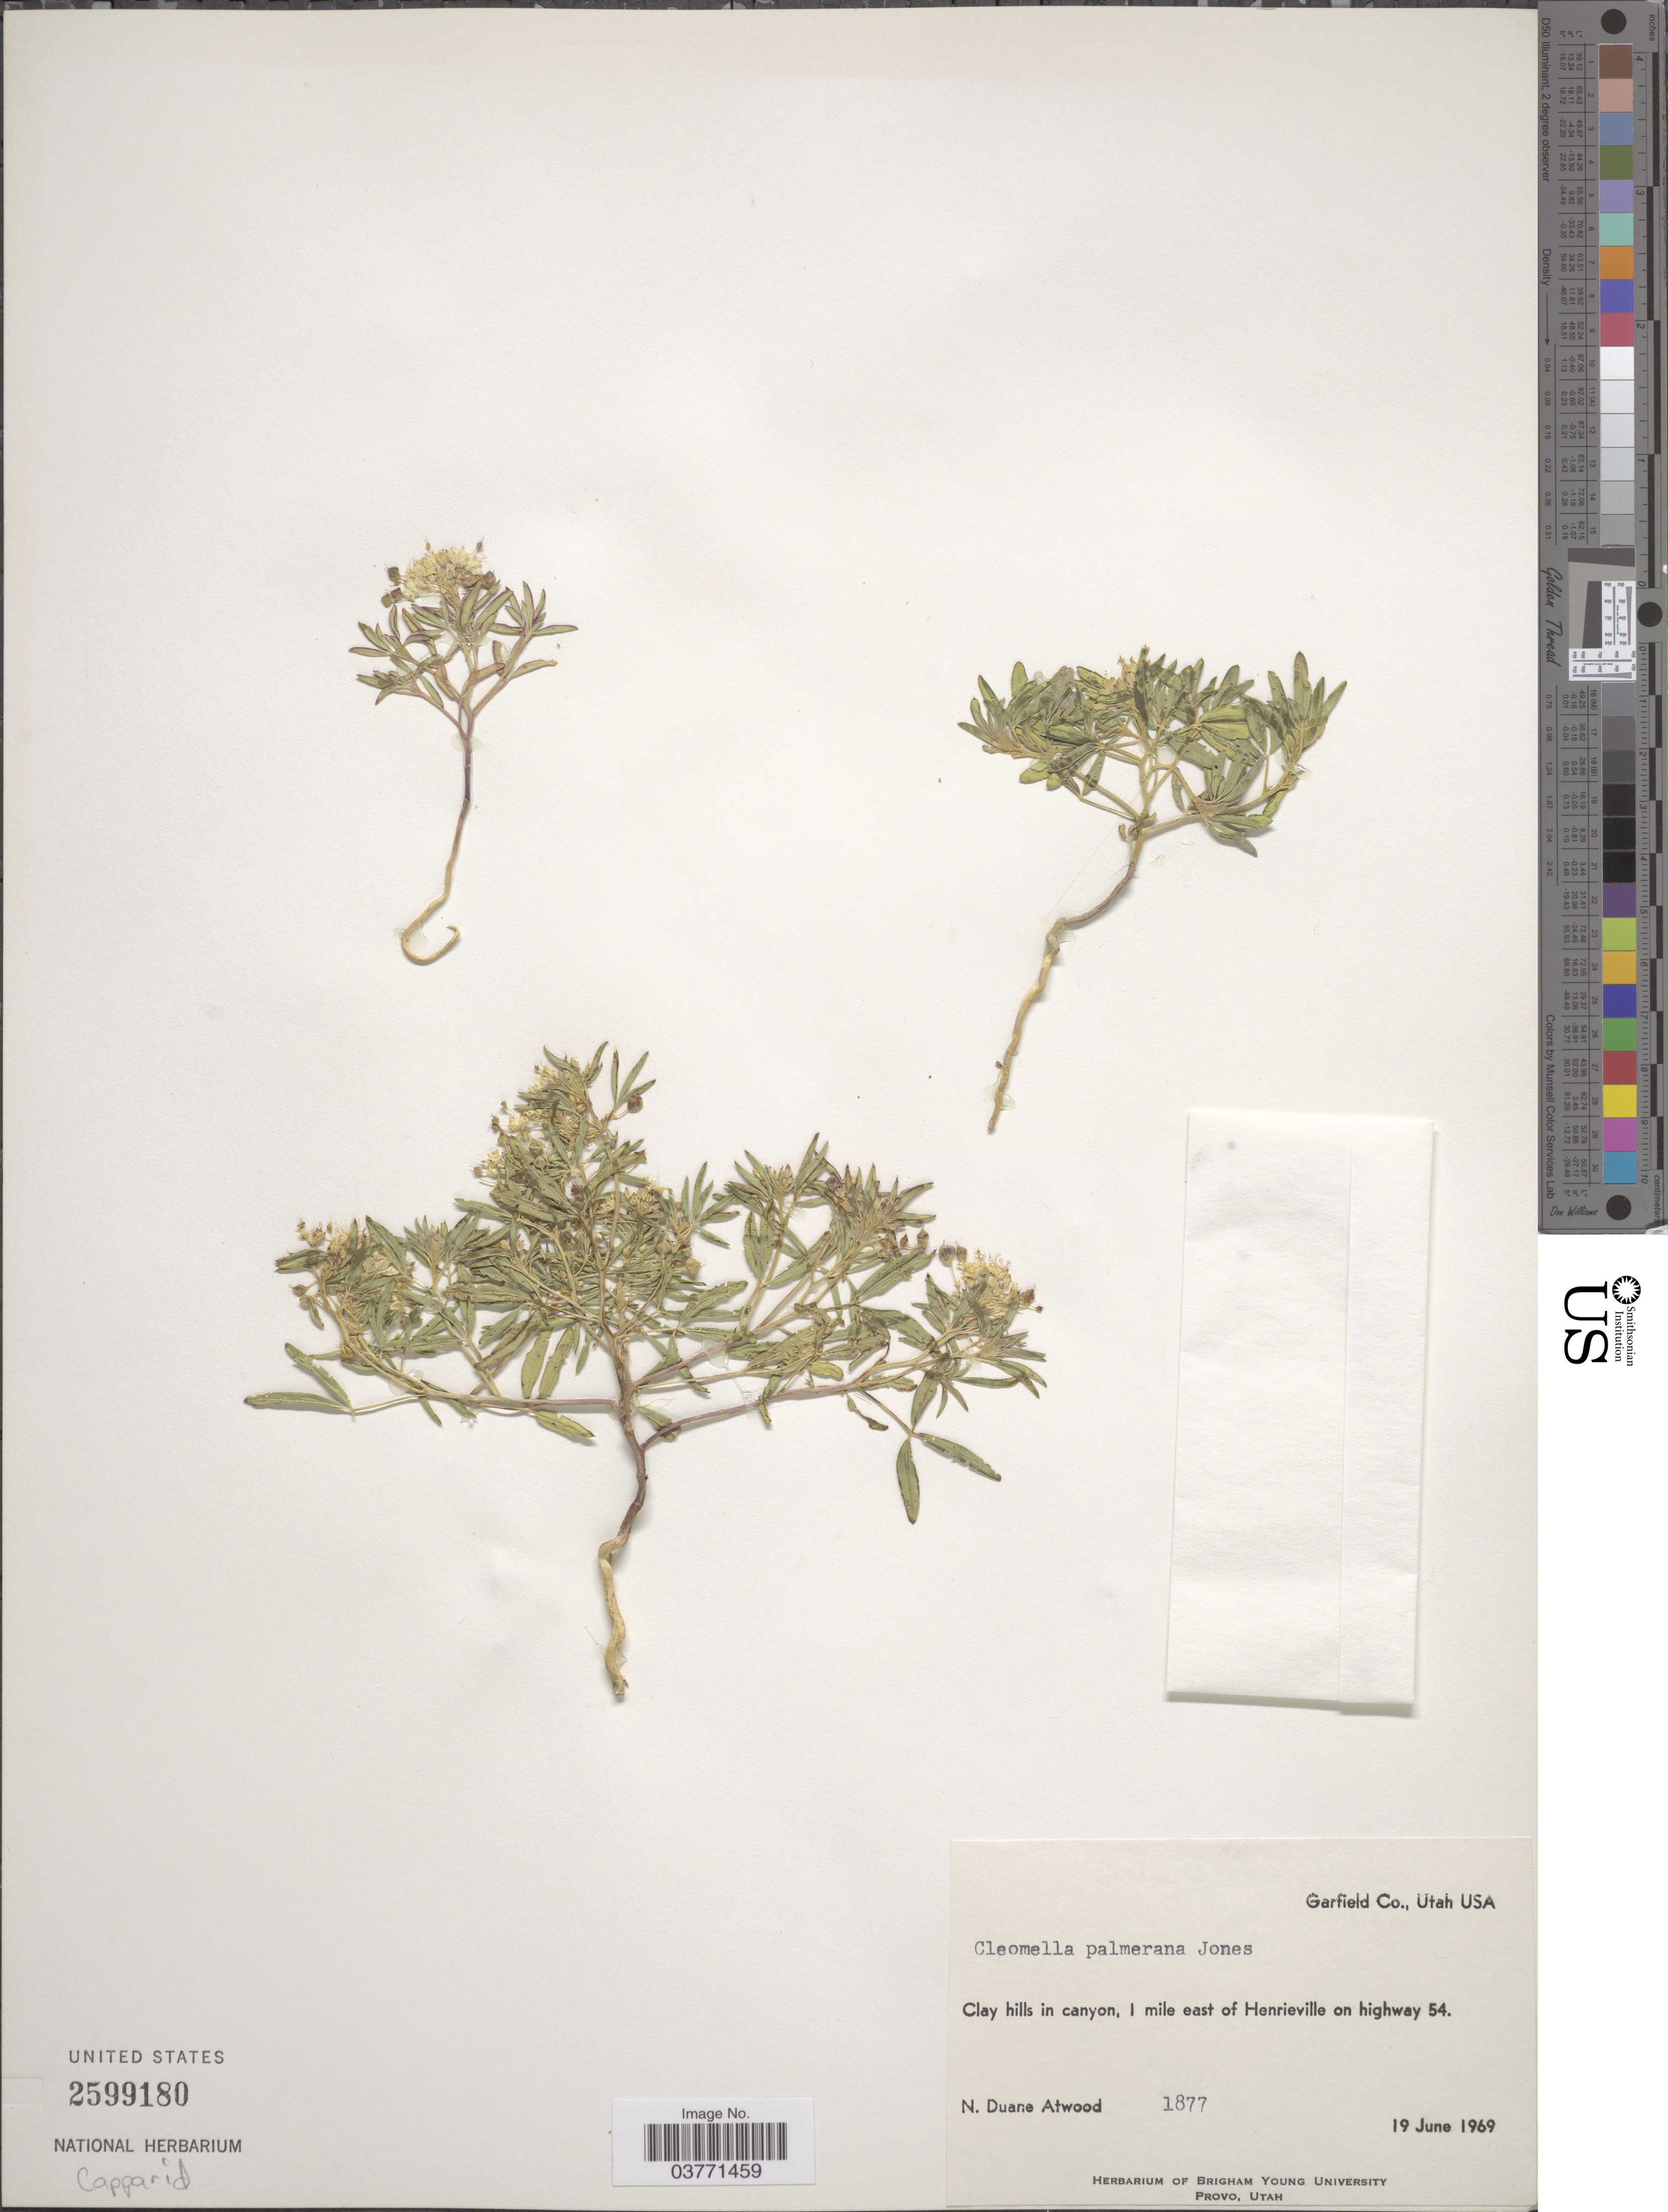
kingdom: Plantae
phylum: Tracheophyta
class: Magnoliopsida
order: Brassicales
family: Cleomaceae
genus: Cleomella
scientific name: Cleomella palmerana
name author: M.E. Jones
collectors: N. Atwood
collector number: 1877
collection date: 1969-06-19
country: United States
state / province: Utah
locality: Garfield Co. Clay hills in canyon, 1 mile east of Henrieville on highway 54.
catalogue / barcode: US 2599180